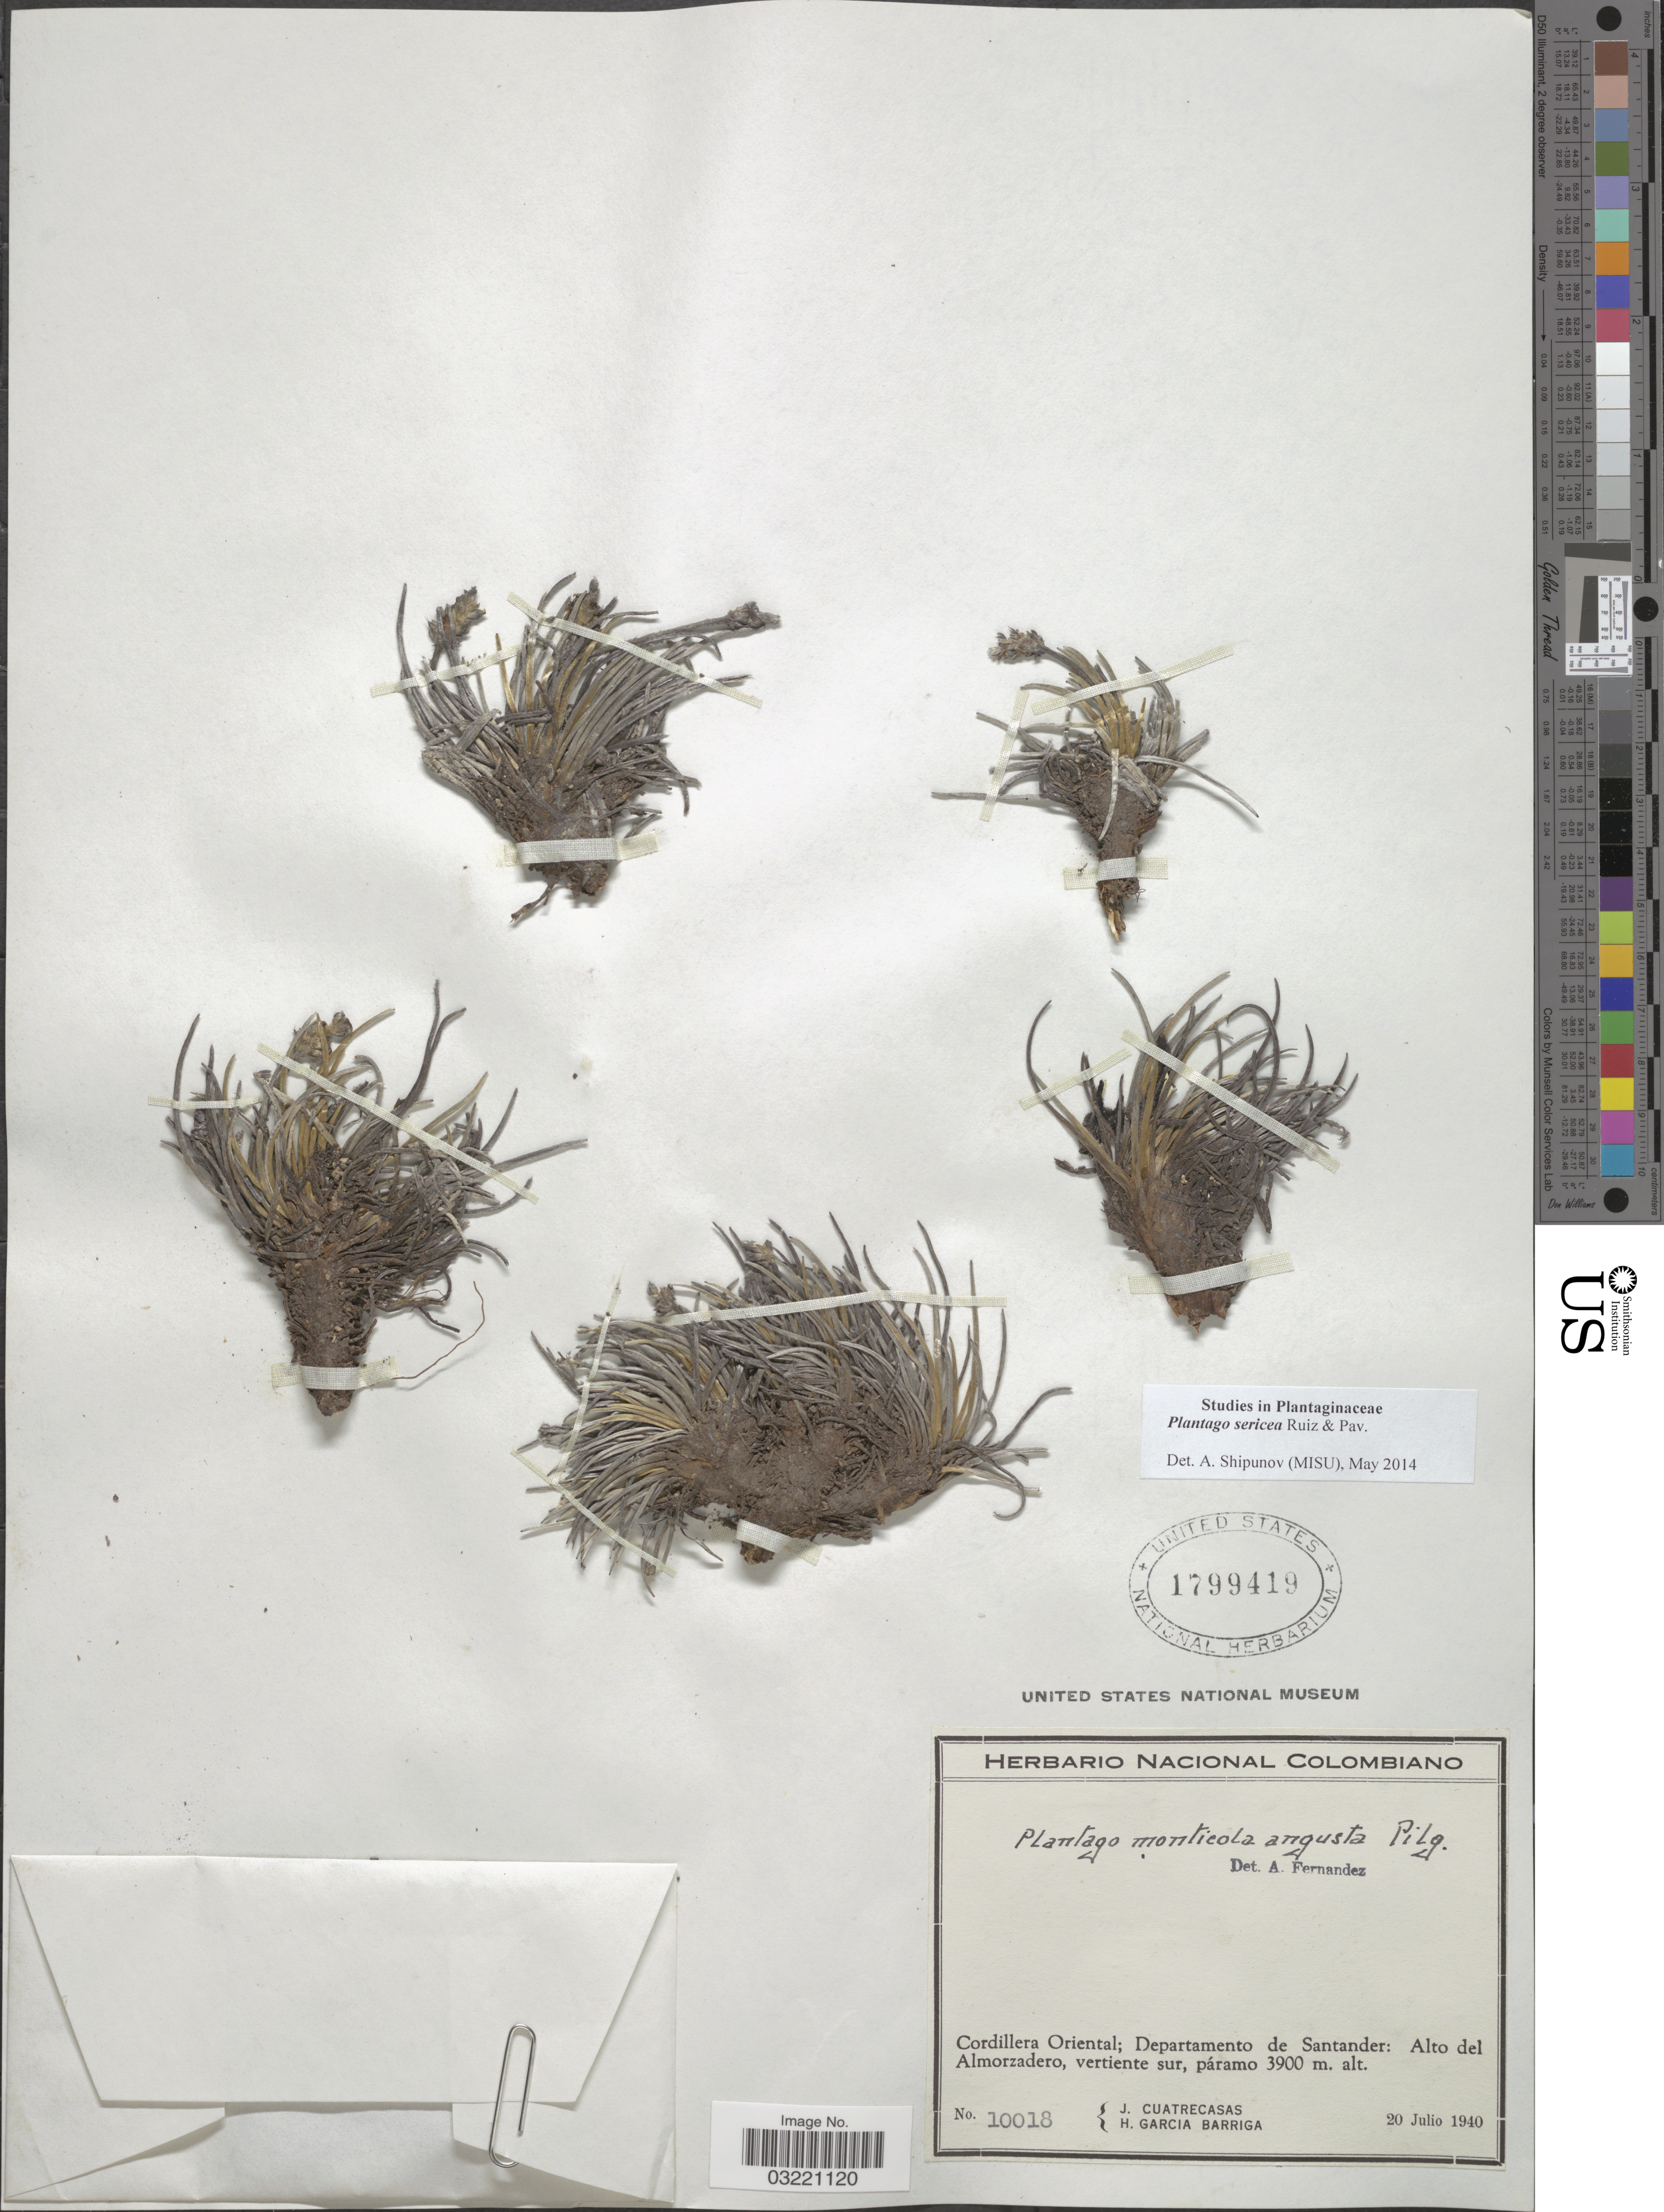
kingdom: Plantae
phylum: Tracheophyta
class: Magnoliopsida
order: Lamiales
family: Plantaginaceae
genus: Plantago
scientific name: Plantago sericea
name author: Ruiz & Pav.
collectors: J. Cuatrecasas & H. García Barriga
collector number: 10018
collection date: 1940-07-20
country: Colombia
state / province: Santander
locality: Cordillera Oriental; Departamento de Santander: Alto del Almorzadero, vertiente sur.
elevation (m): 3900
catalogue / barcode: US 1799419